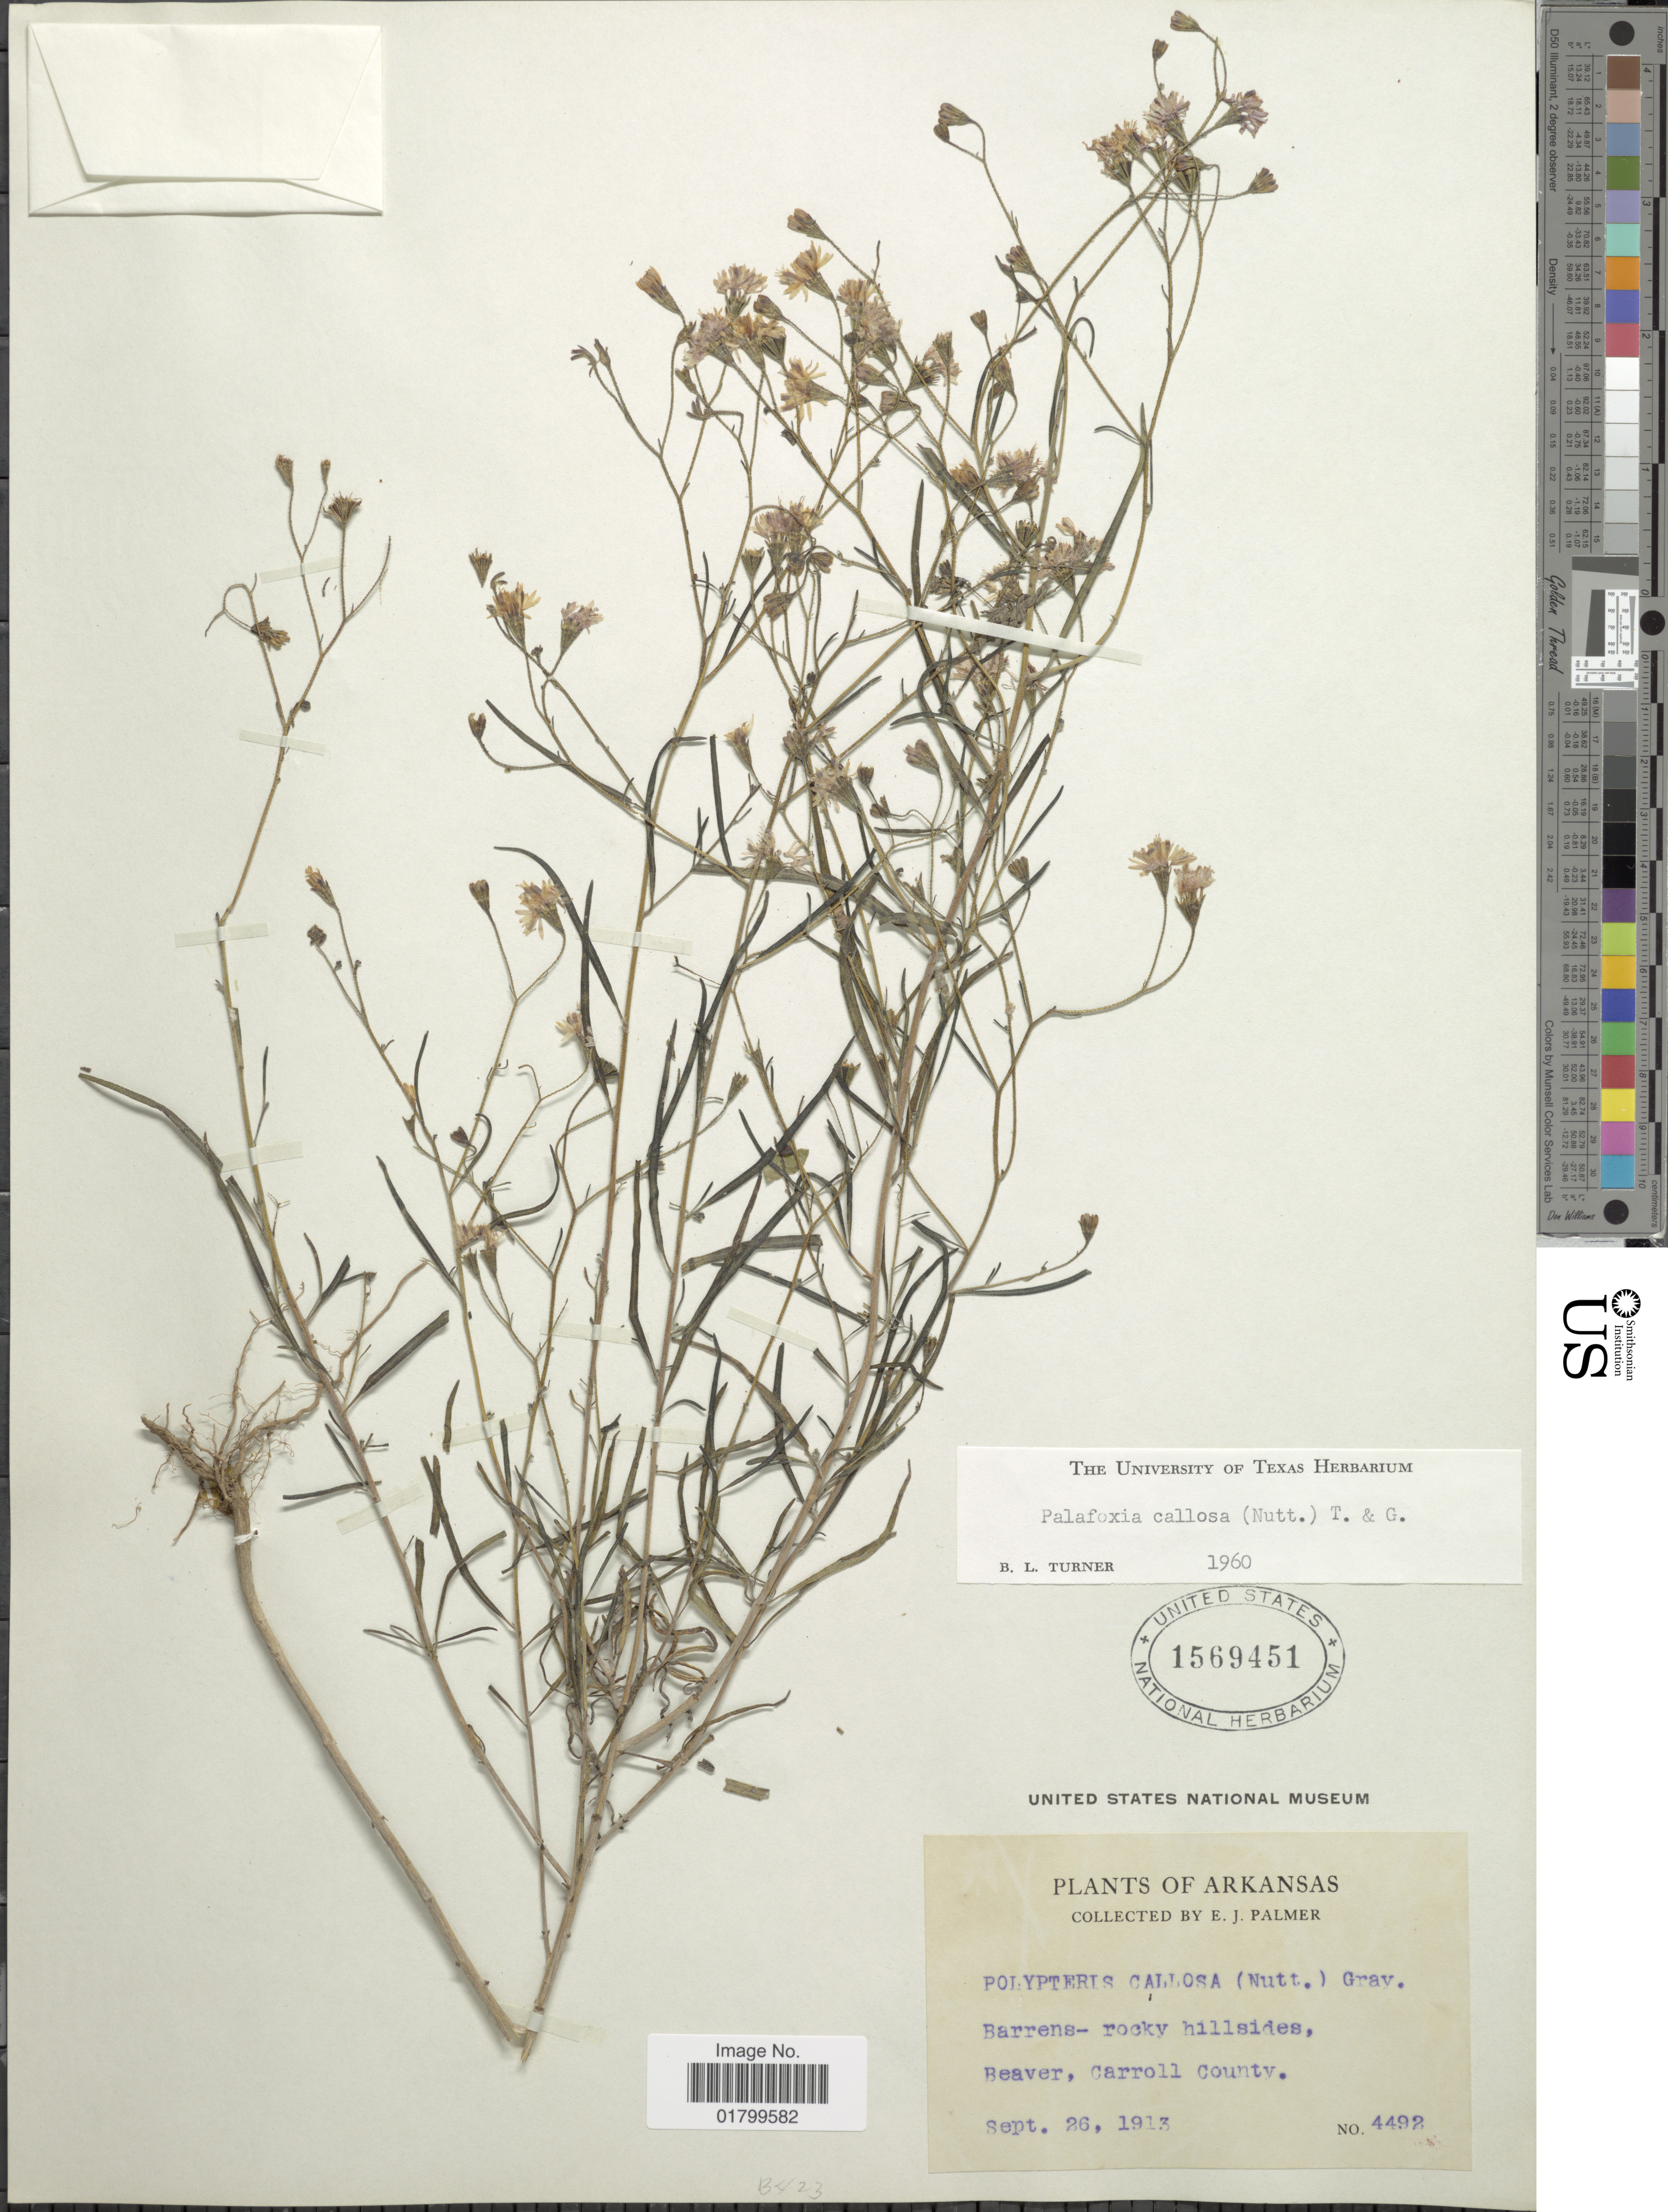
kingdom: Plantae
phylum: Tracheophyta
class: Magnoliopsida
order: Asterales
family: Asteraceae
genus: Palafoxia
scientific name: Palafoxia callosa var. callosa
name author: (Nutt.) Torr. & A. Gray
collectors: E. J. Palmer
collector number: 4492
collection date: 1913-09-26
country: United States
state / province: Arkansas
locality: Beaver, Carroll County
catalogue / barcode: US 1569451